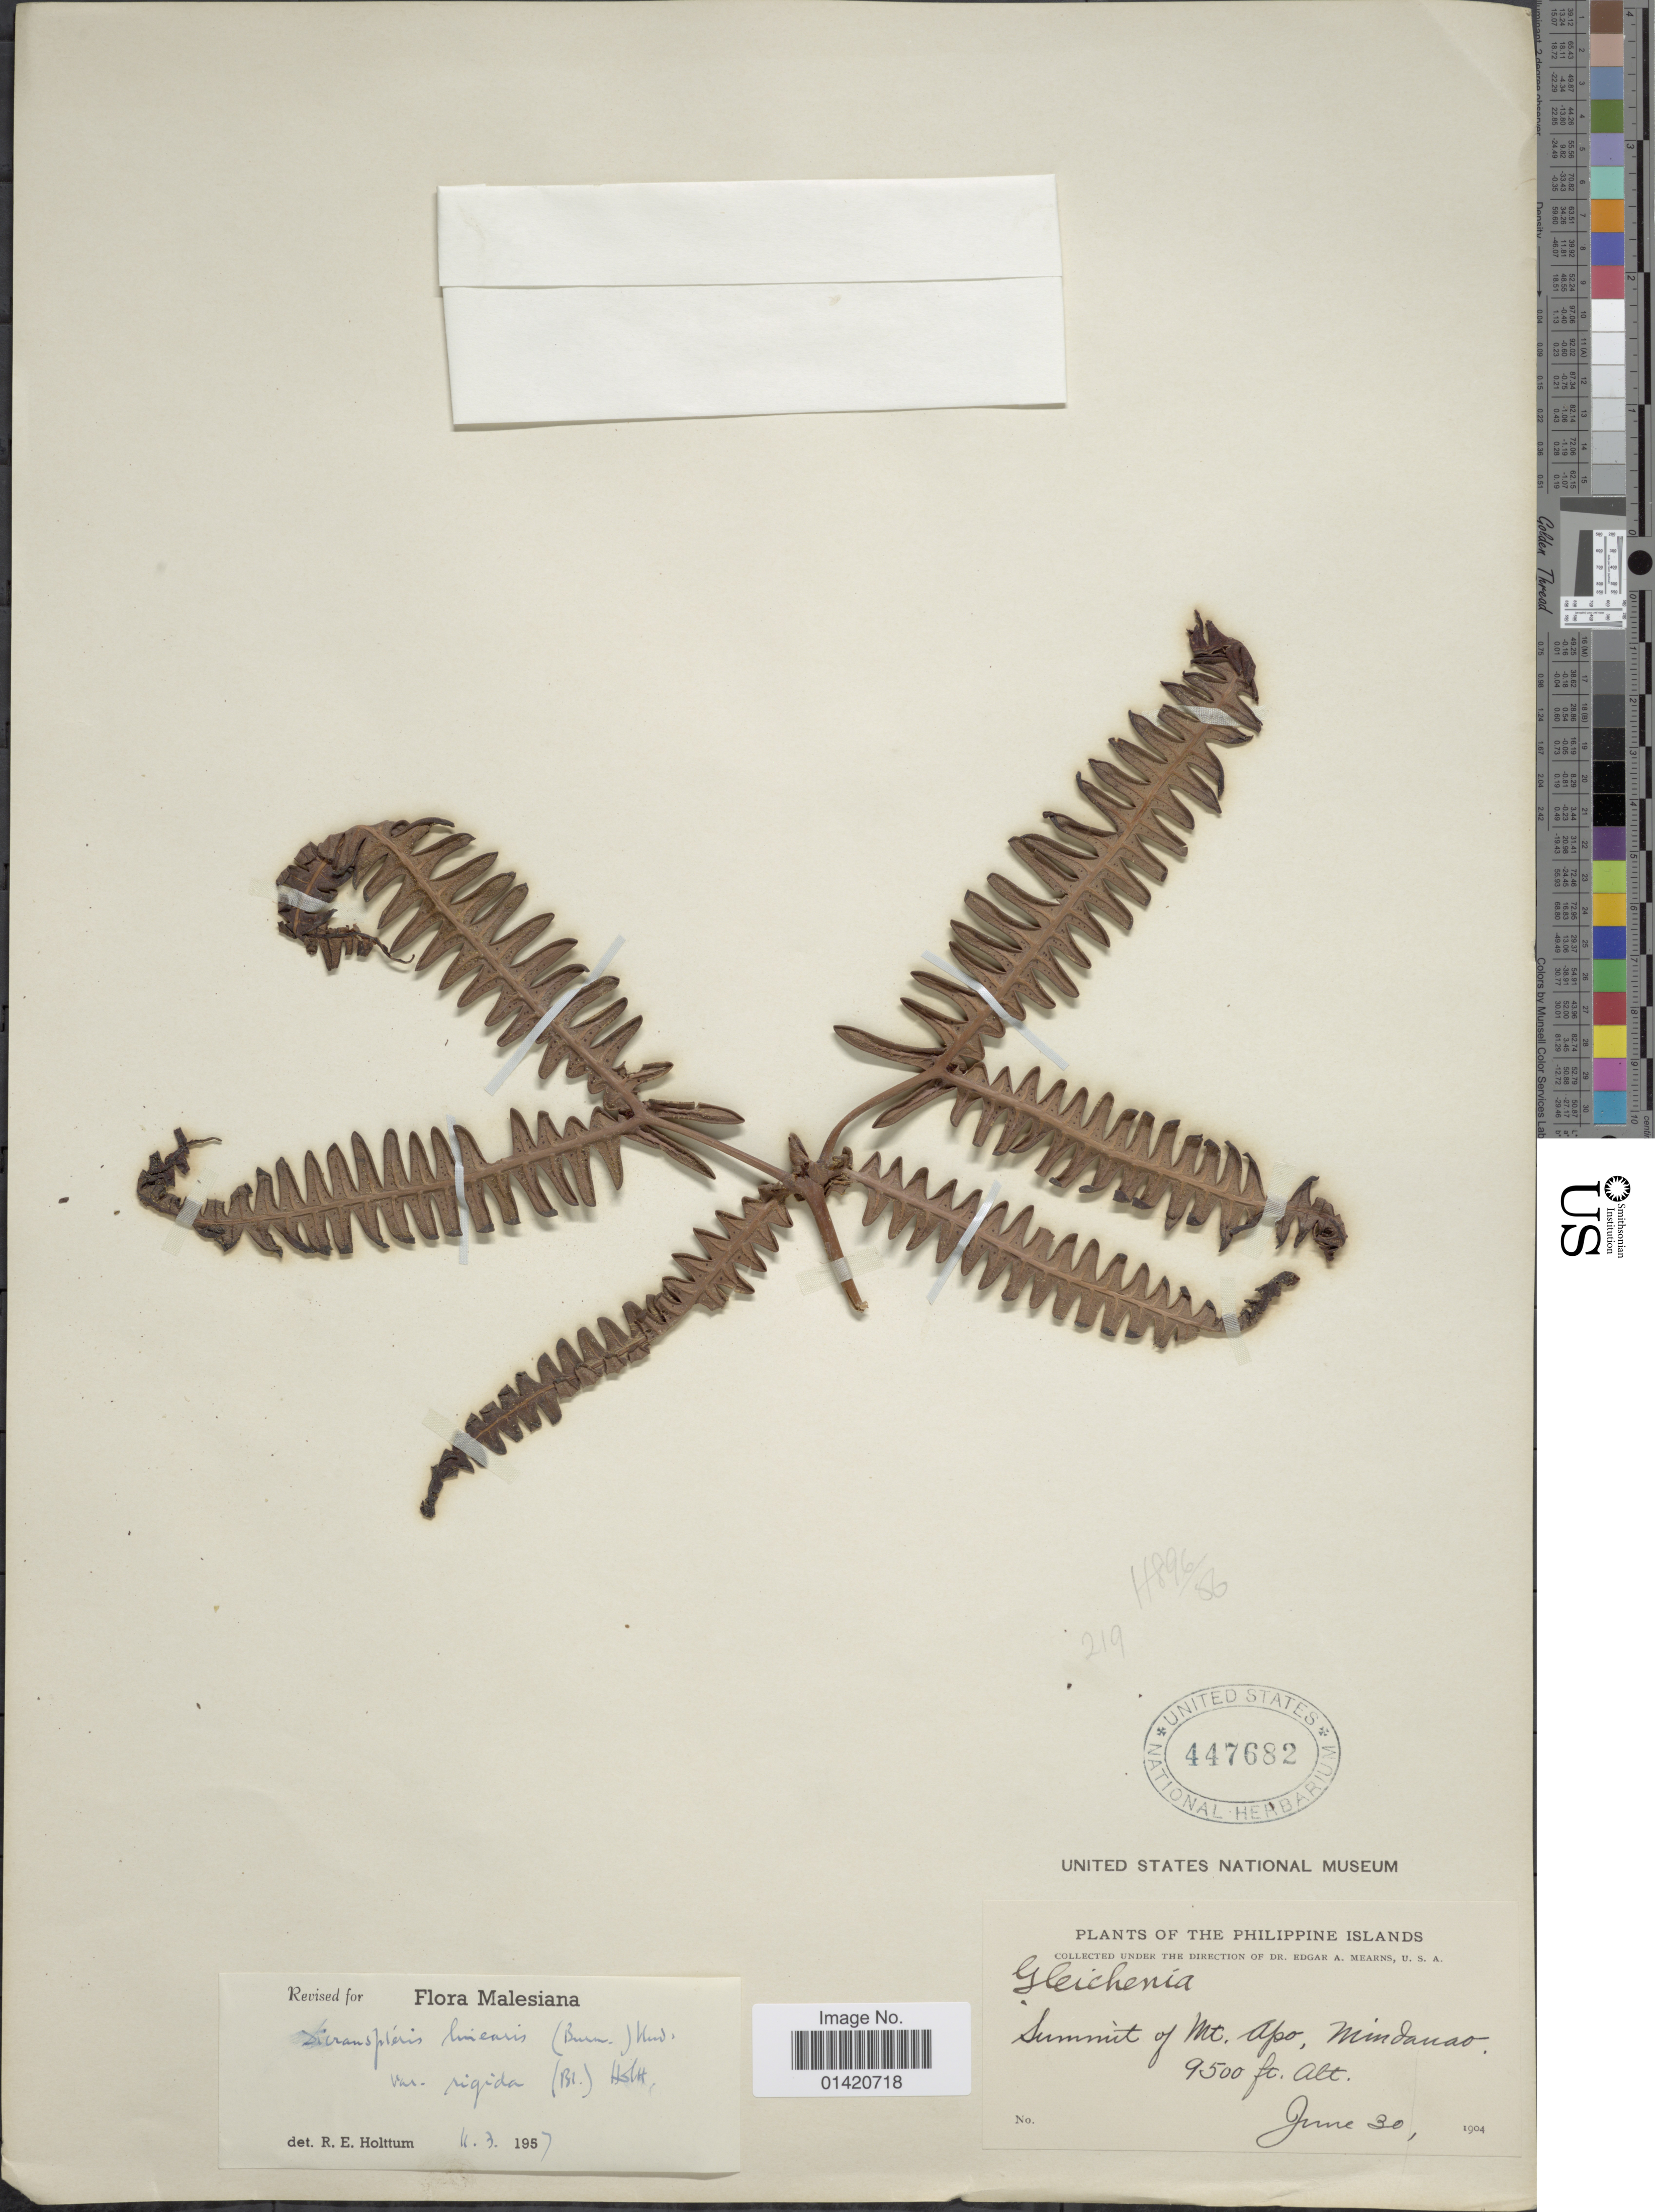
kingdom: Plantae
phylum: Tracheophyta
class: Polypodiopsida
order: Gleicheniales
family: Gleicheniaceae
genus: Dicranopteris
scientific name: Dicranopteris linearis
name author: (Burm. f.) Underw.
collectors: E. A. Mearns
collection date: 1904-06-30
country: Philippines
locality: Summit of Mt Apo, Mindanao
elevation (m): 2896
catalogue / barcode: US 447682